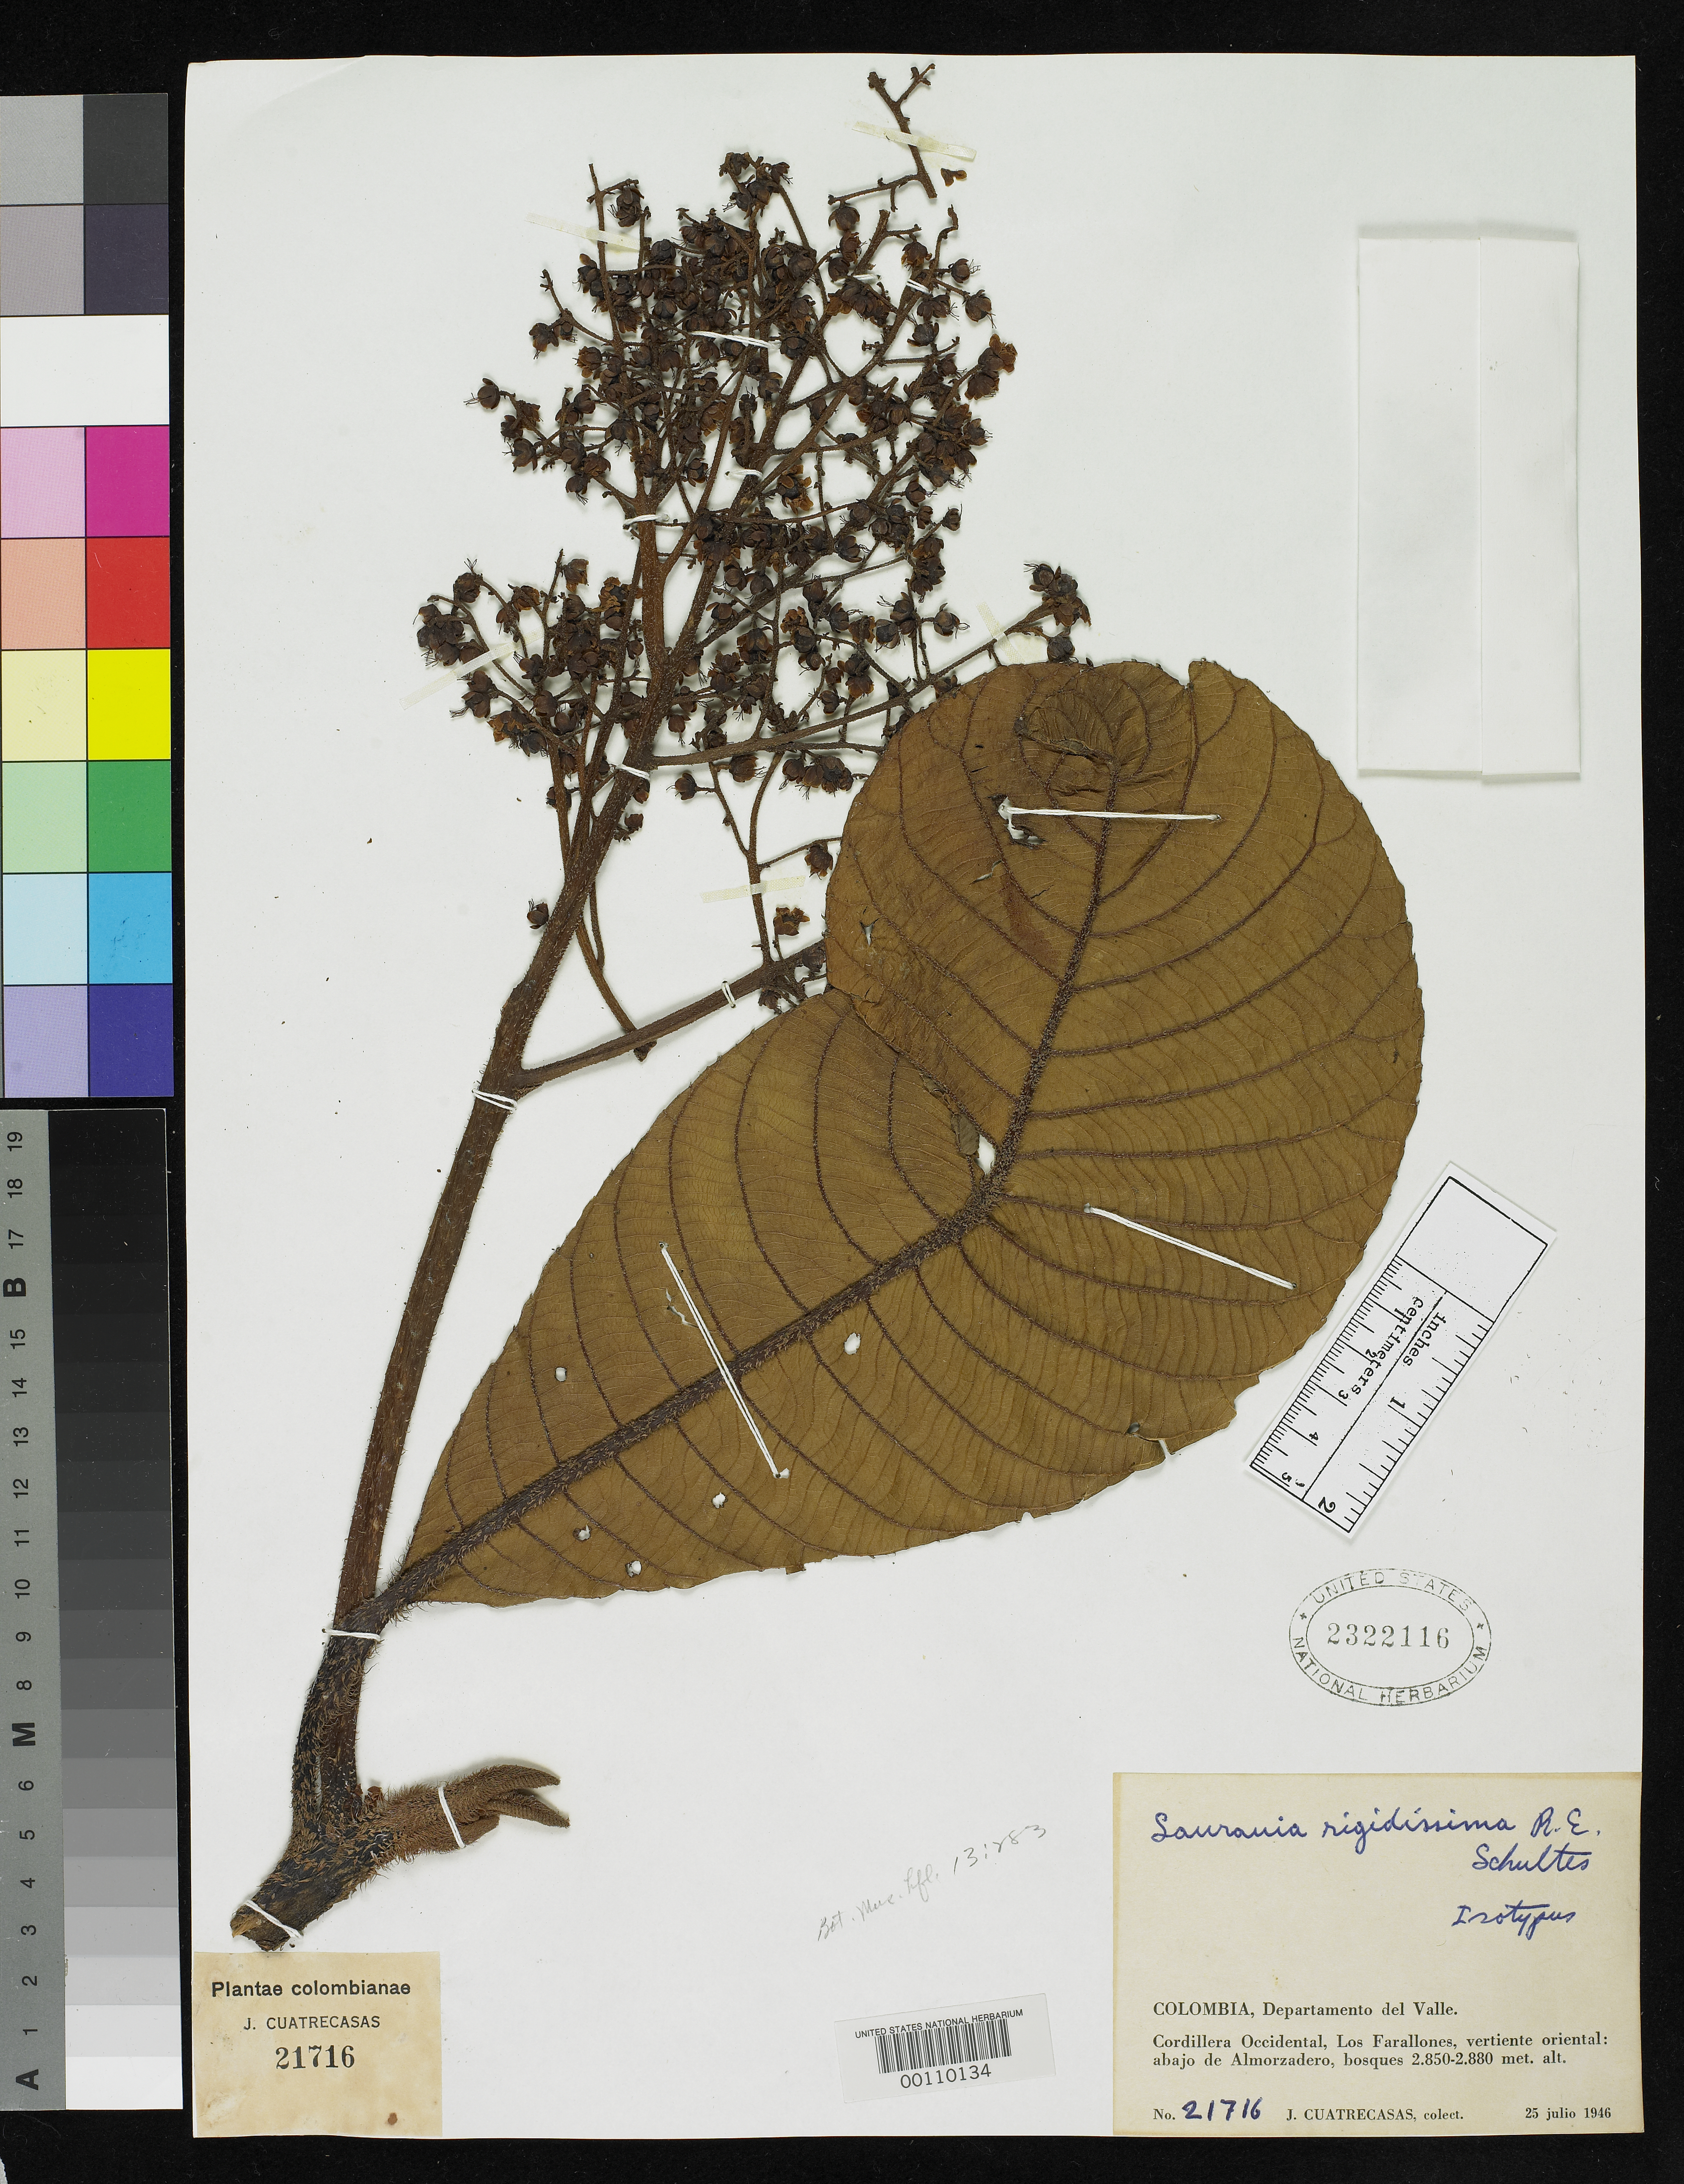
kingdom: Plantae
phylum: Tracheophyta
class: Magnoliopsida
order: Ericales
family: Actinidiaceae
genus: Saurauia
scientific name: Saurauia rigidissima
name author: R.E. Schult.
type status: Isotype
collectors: J. Cuatrecasas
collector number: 21716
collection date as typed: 25 Jul 1946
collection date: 1946-07-25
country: Colombia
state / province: Valle del Cauca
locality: Cordillera Occidental, los Farallones.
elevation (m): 2850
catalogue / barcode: US 2322116